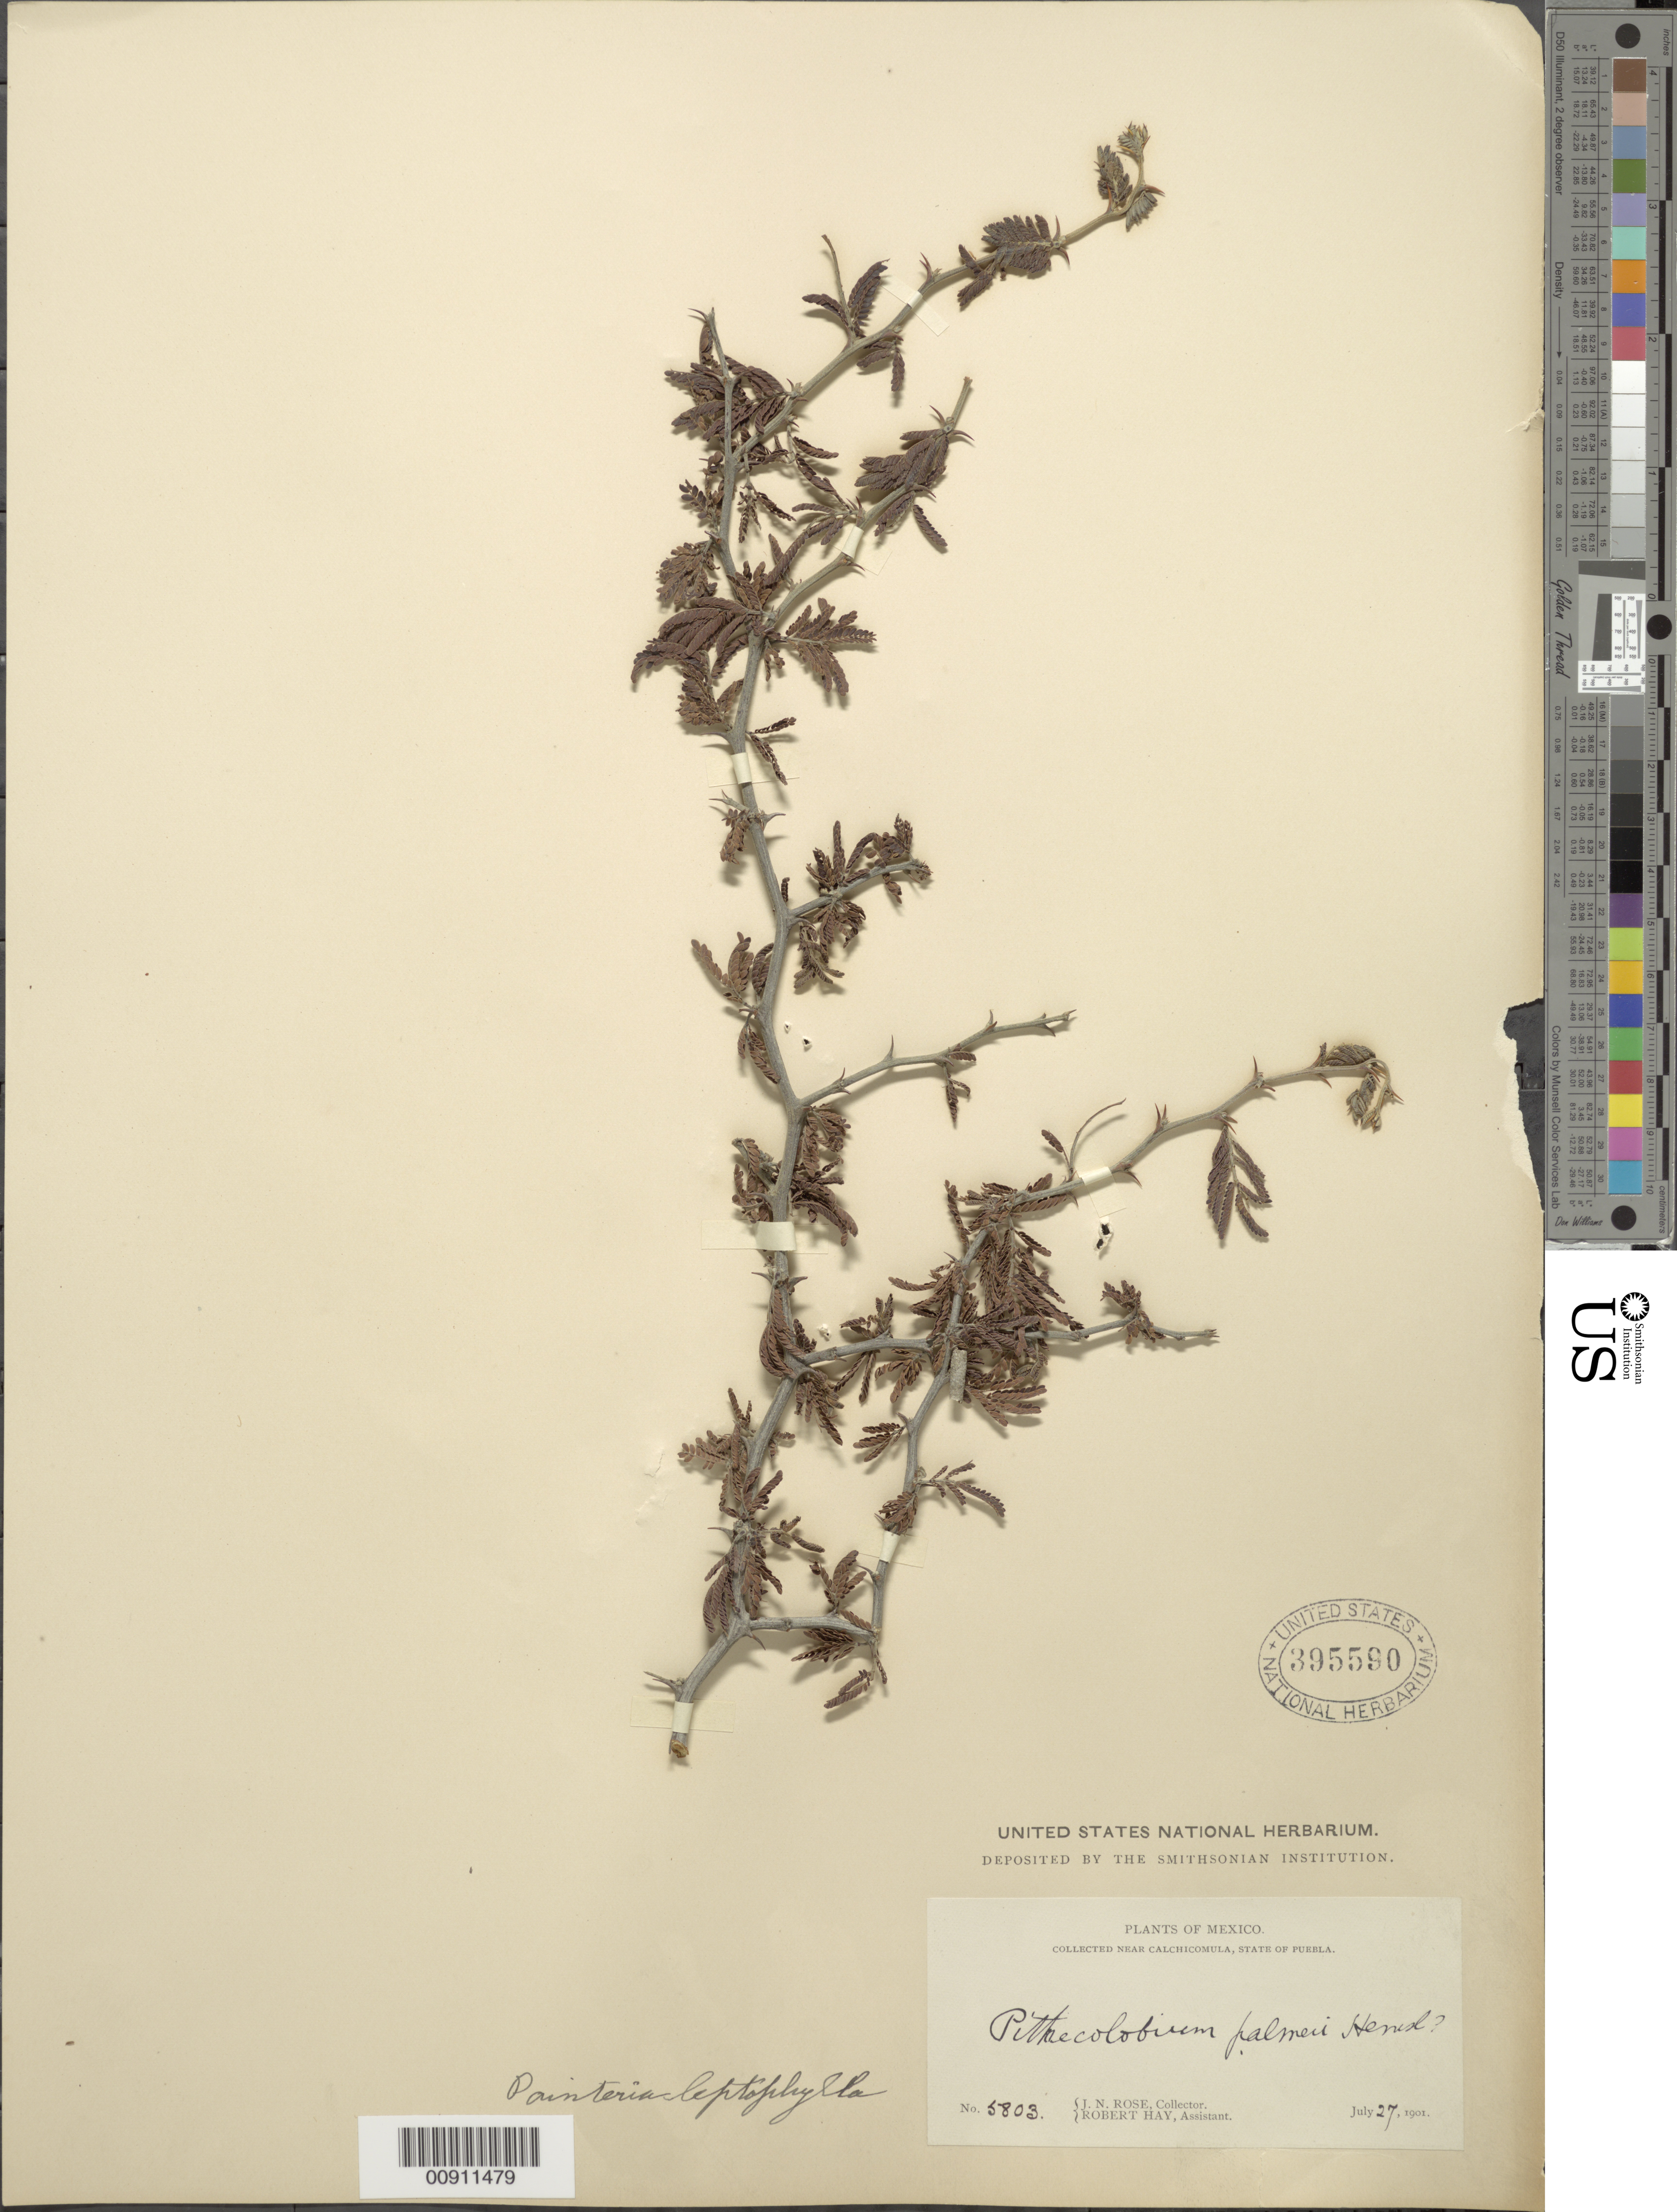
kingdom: Plantae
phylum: Tracheophyta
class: Magnoliopsida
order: Fabales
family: Fabaceae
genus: Ricoa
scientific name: Ricoa leptophylla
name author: (DC.) Duno & Torke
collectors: J. N. Rose & R. Hay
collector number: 5803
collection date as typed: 27 Jul 1901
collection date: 1901-07-27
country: Mexico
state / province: Puebla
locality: Near Calchicomula, State of Puebla.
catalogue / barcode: US 395590